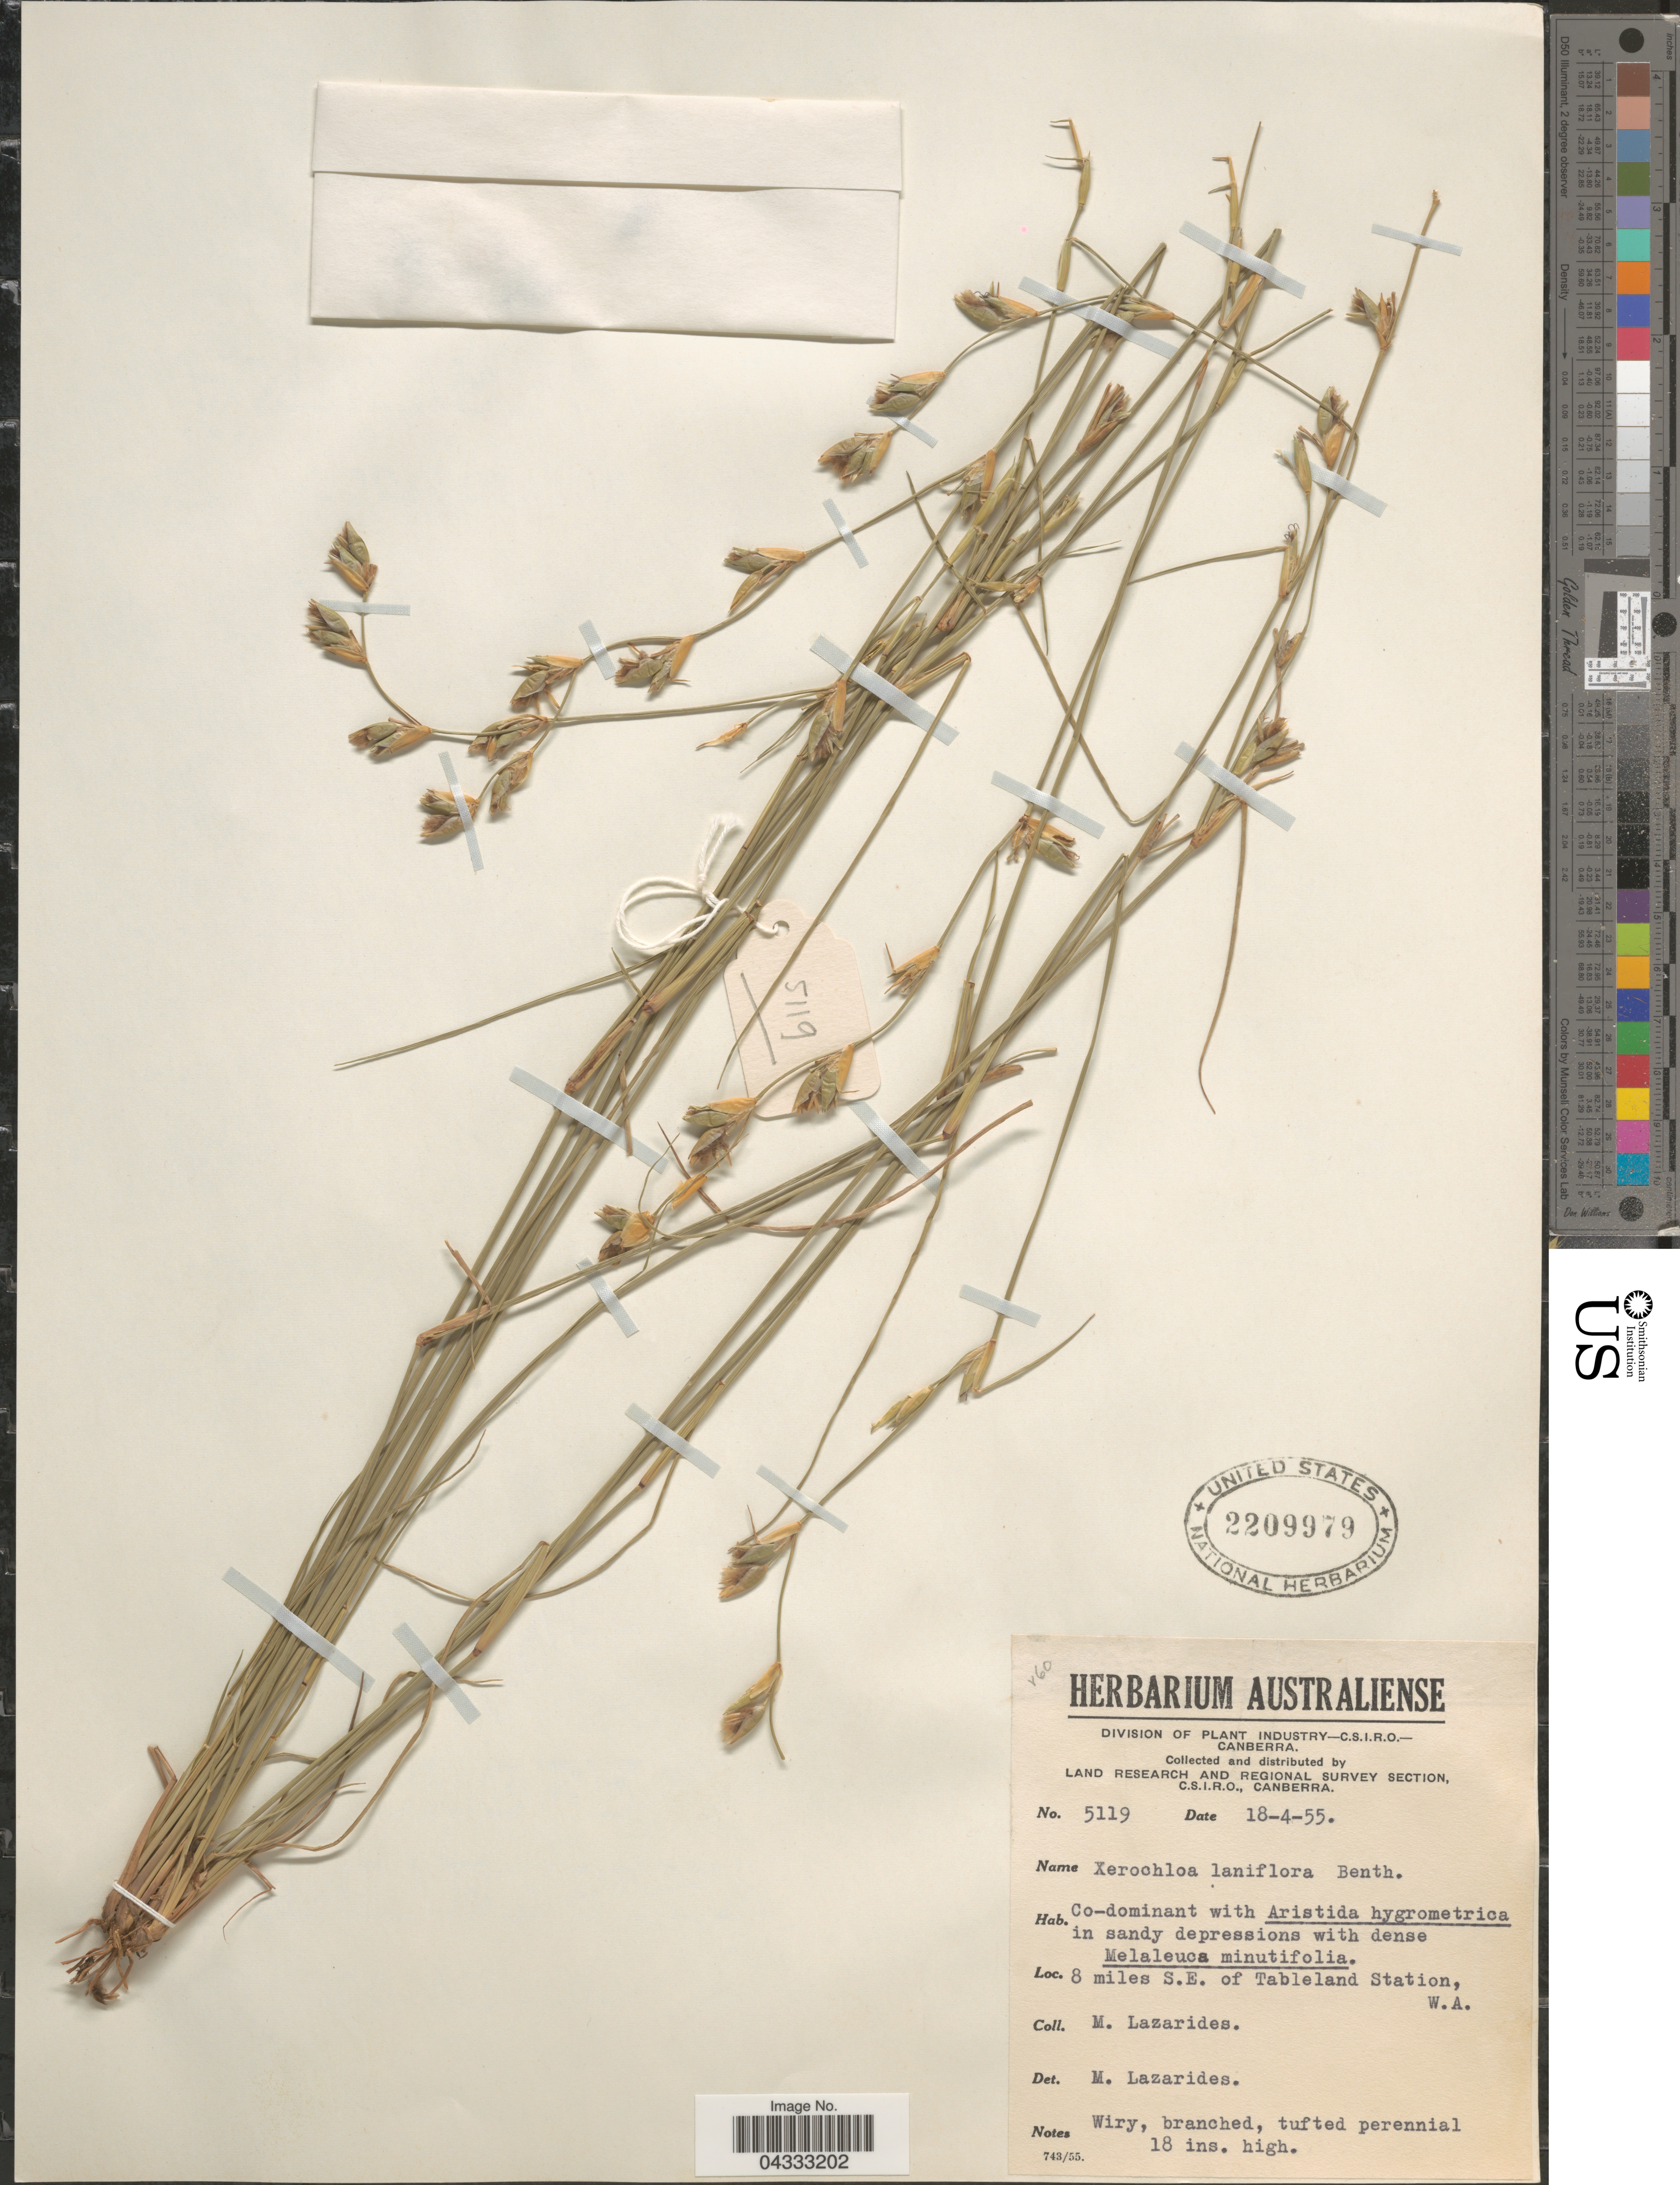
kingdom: Plantae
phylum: Tracheophyta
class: Liliopsida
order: Poales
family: Poaceae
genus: Xerochloa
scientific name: Xerochloa laniflora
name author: Benth.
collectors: M. Lazarides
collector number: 5119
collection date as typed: Transcribed d/m/y: 18/4/55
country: Australia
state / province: Western Australia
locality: Land Research and Regional Survey Section. 8 miles S.E. of Tableland Station.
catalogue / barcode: US 2209979